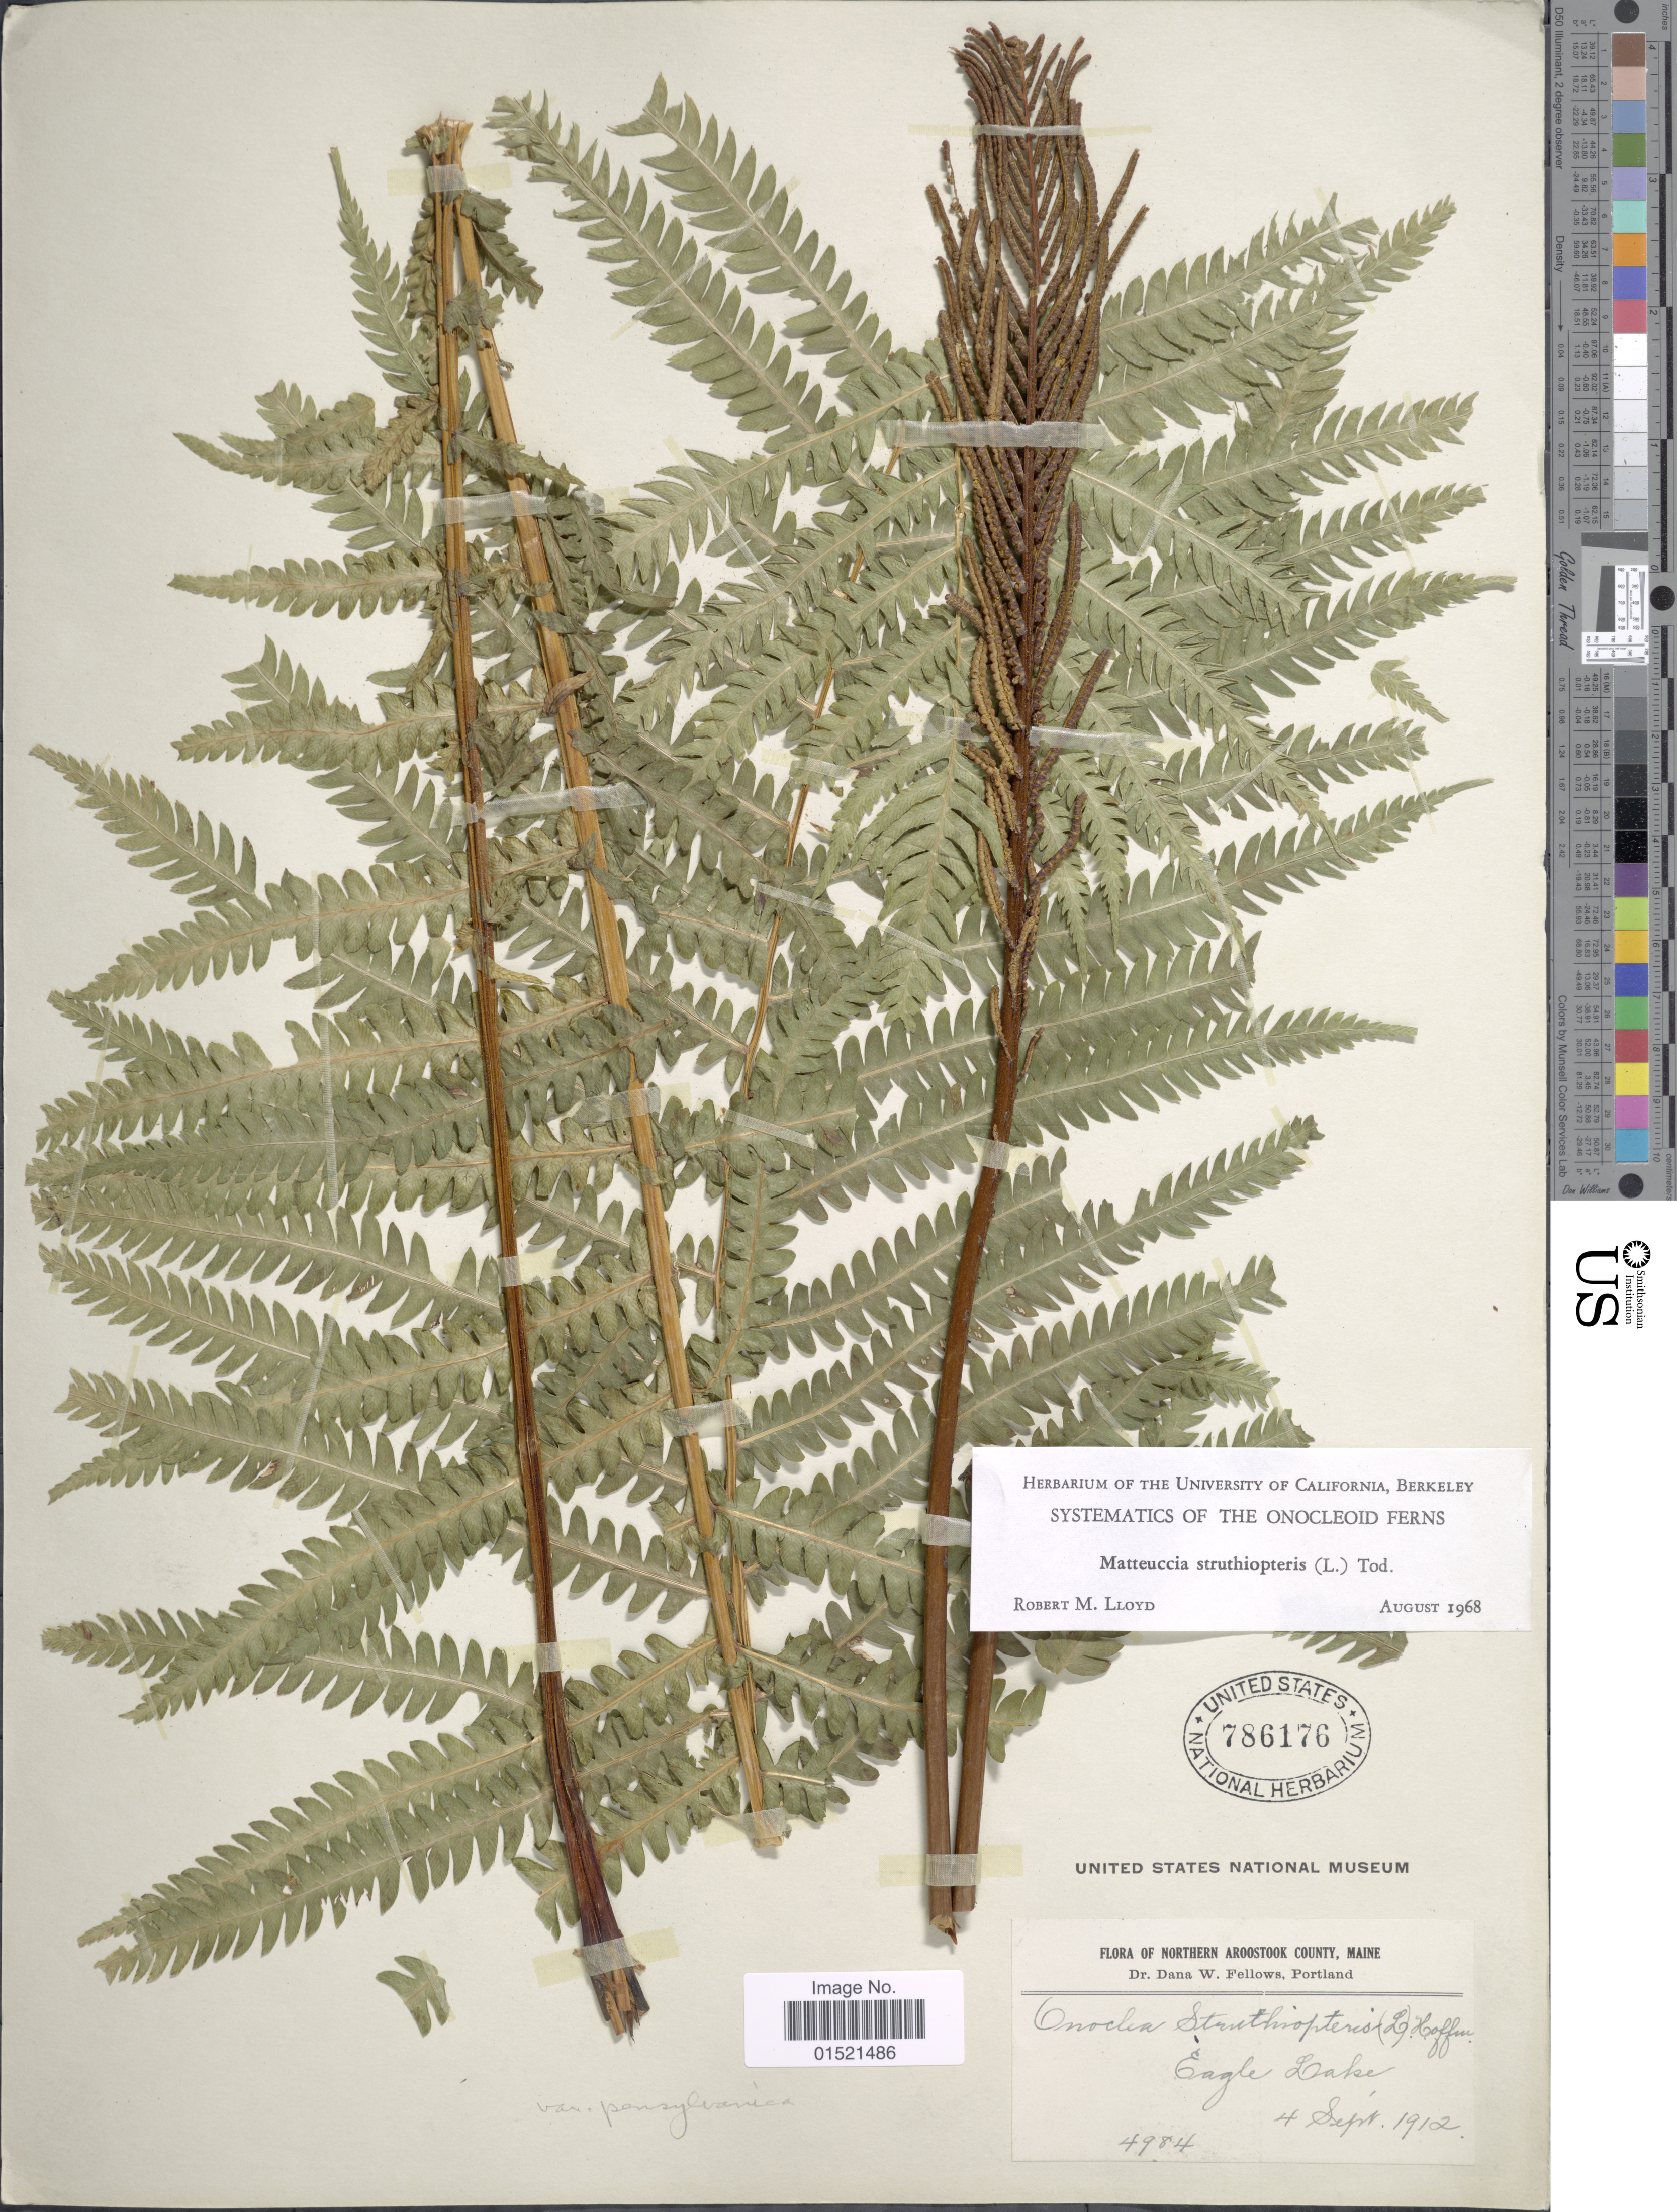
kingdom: Plantae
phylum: Tracheophyta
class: Polypodiopsida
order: Polypodiales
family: Onocleaceae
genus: Matteuccia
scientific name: Matteuccia struthiopteris var. pensylvanica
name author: (Willd.) C.V. Morton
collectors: D. W. Fellows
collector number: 4984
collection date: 1912-09-04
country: United States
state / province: Maine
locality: Northern Aroostook County, Eagle Lake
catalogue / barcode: US 786176